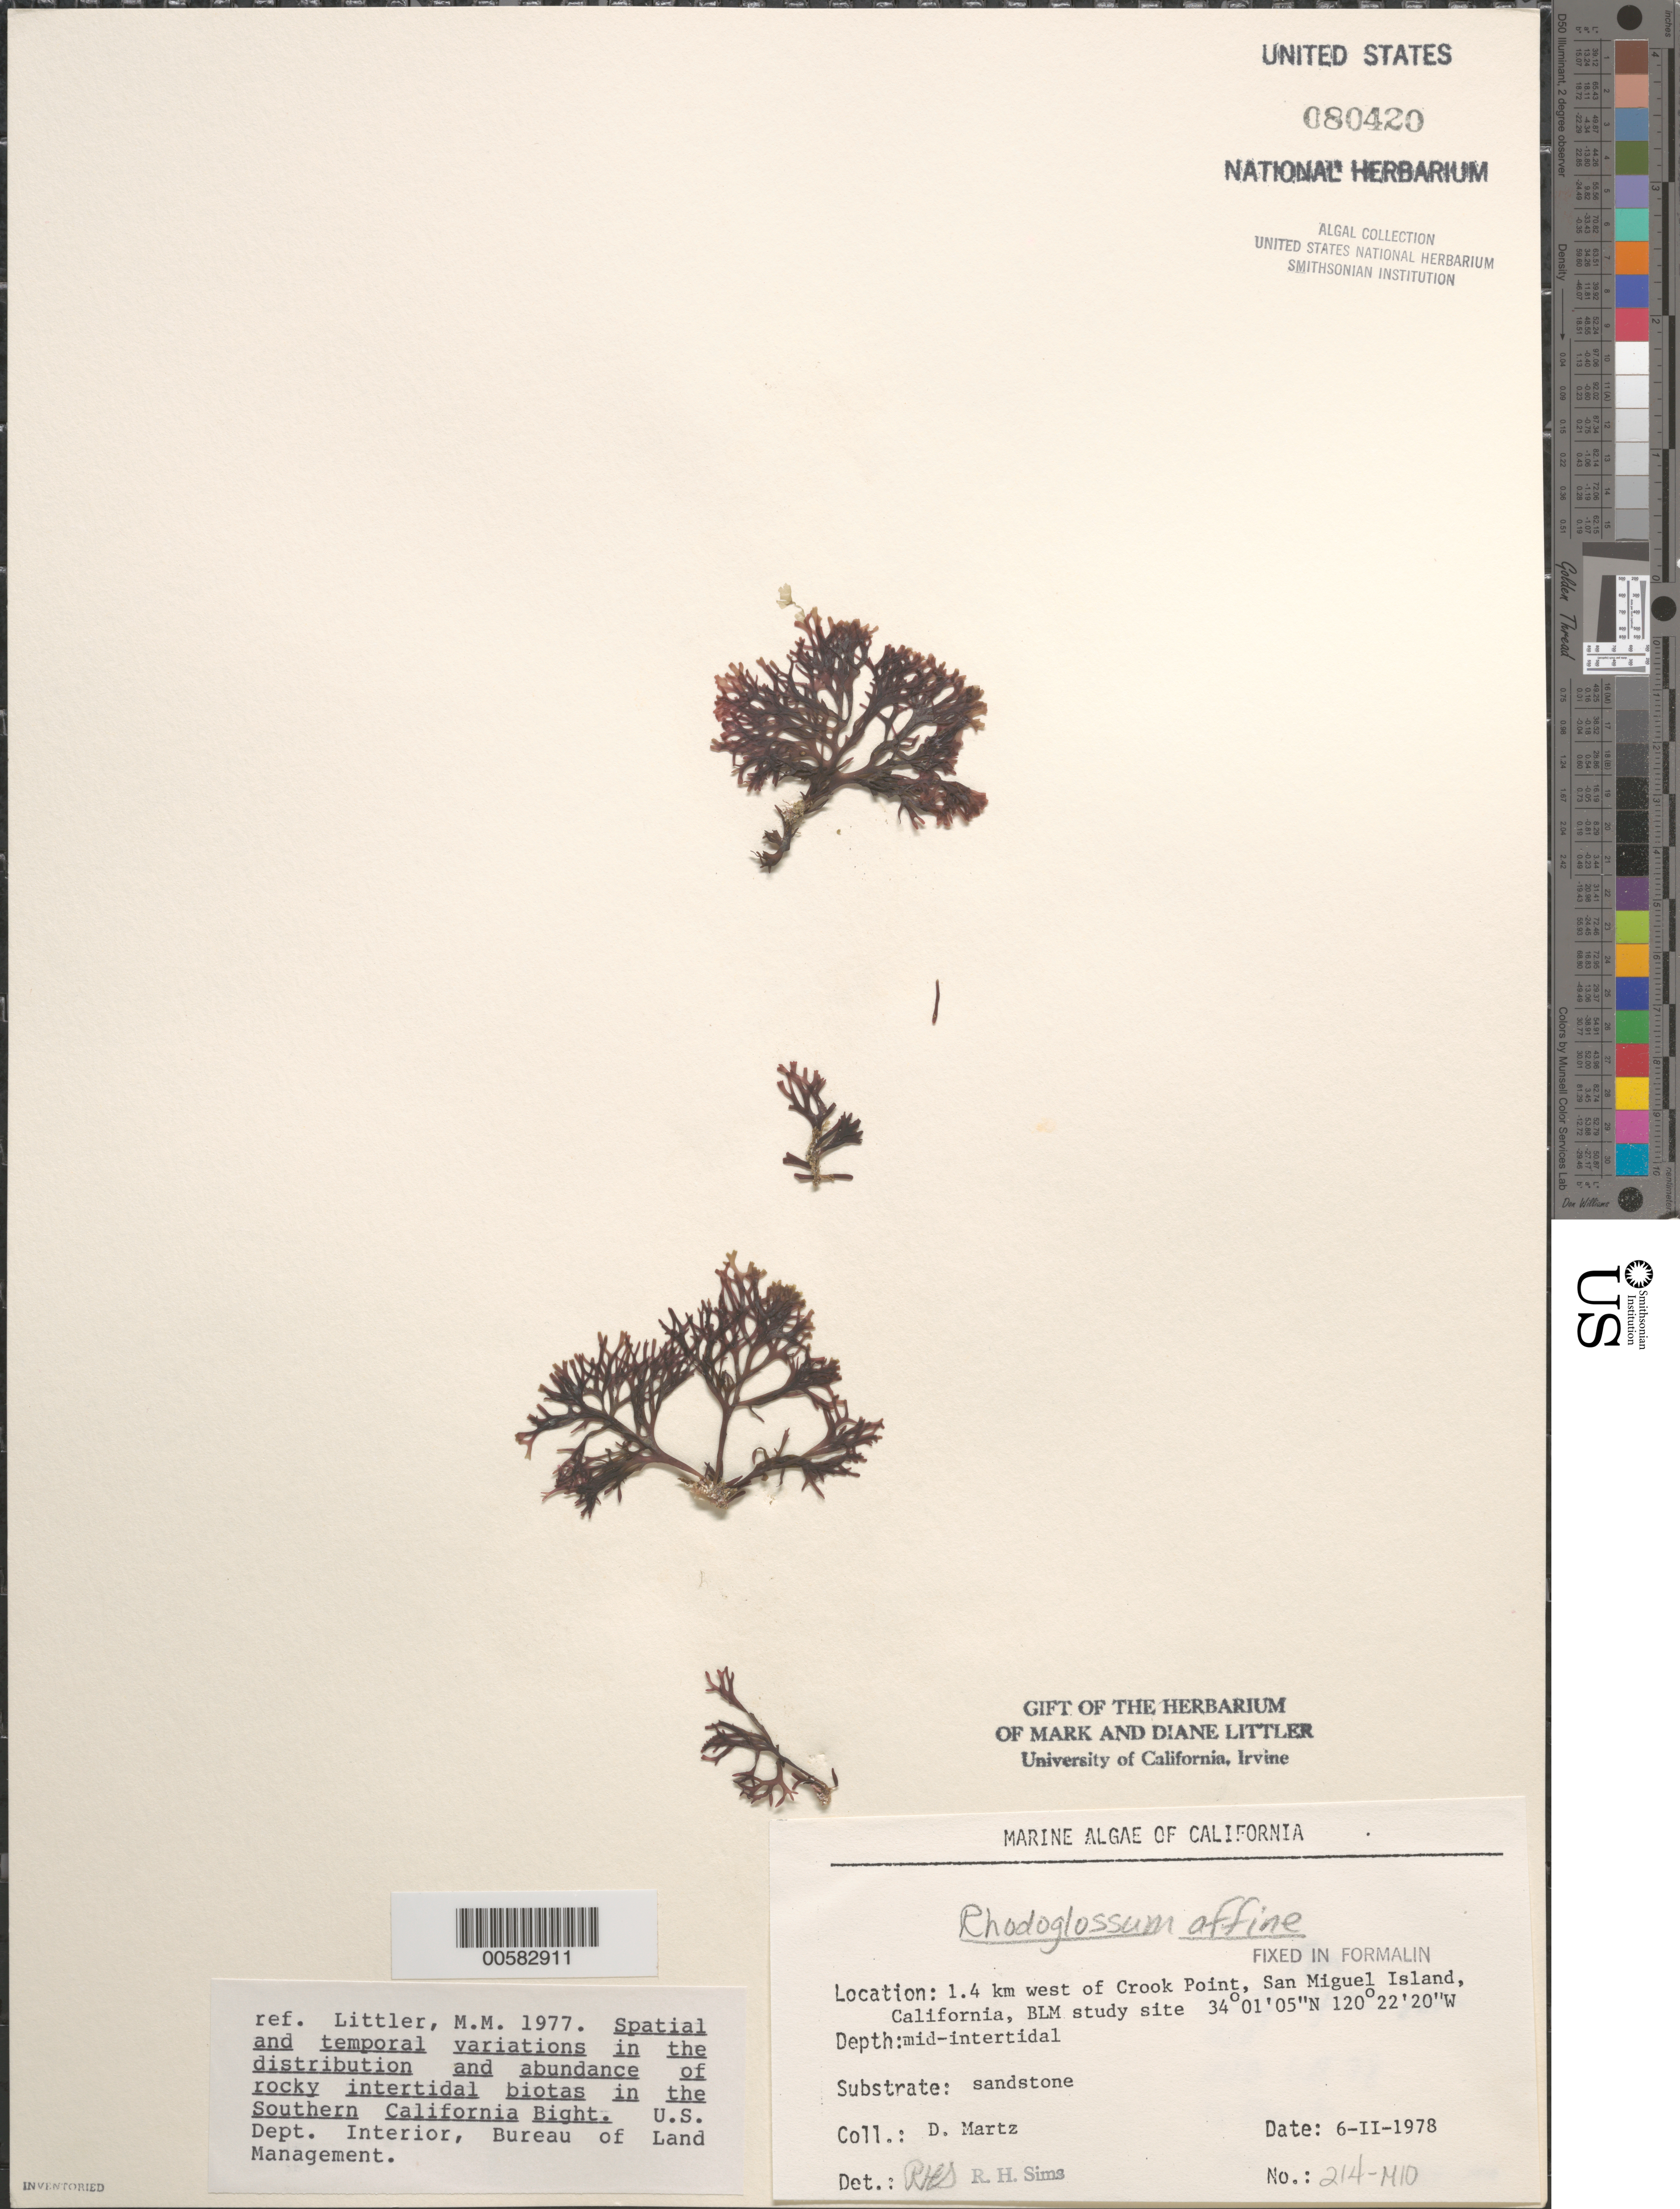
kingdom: Plantae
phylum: Rhodophyta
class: Florideophyceae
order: Gigartinales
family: Gigartinaceae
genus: Mazzaella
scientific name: Mazzaella affinis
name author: (Harvey) Fredericq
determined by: Algae name updating Project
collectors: D. Martz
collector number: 214-mio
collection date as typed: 06 Feb 1978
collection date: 1978-02-06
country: United States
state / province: California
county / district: Santa Barbara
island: San Miguel Island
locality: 1.4 km north of Crook Point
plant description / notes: BLM-SOCALBIGHT Rocky Intertidal Survey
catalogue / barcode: US 80420